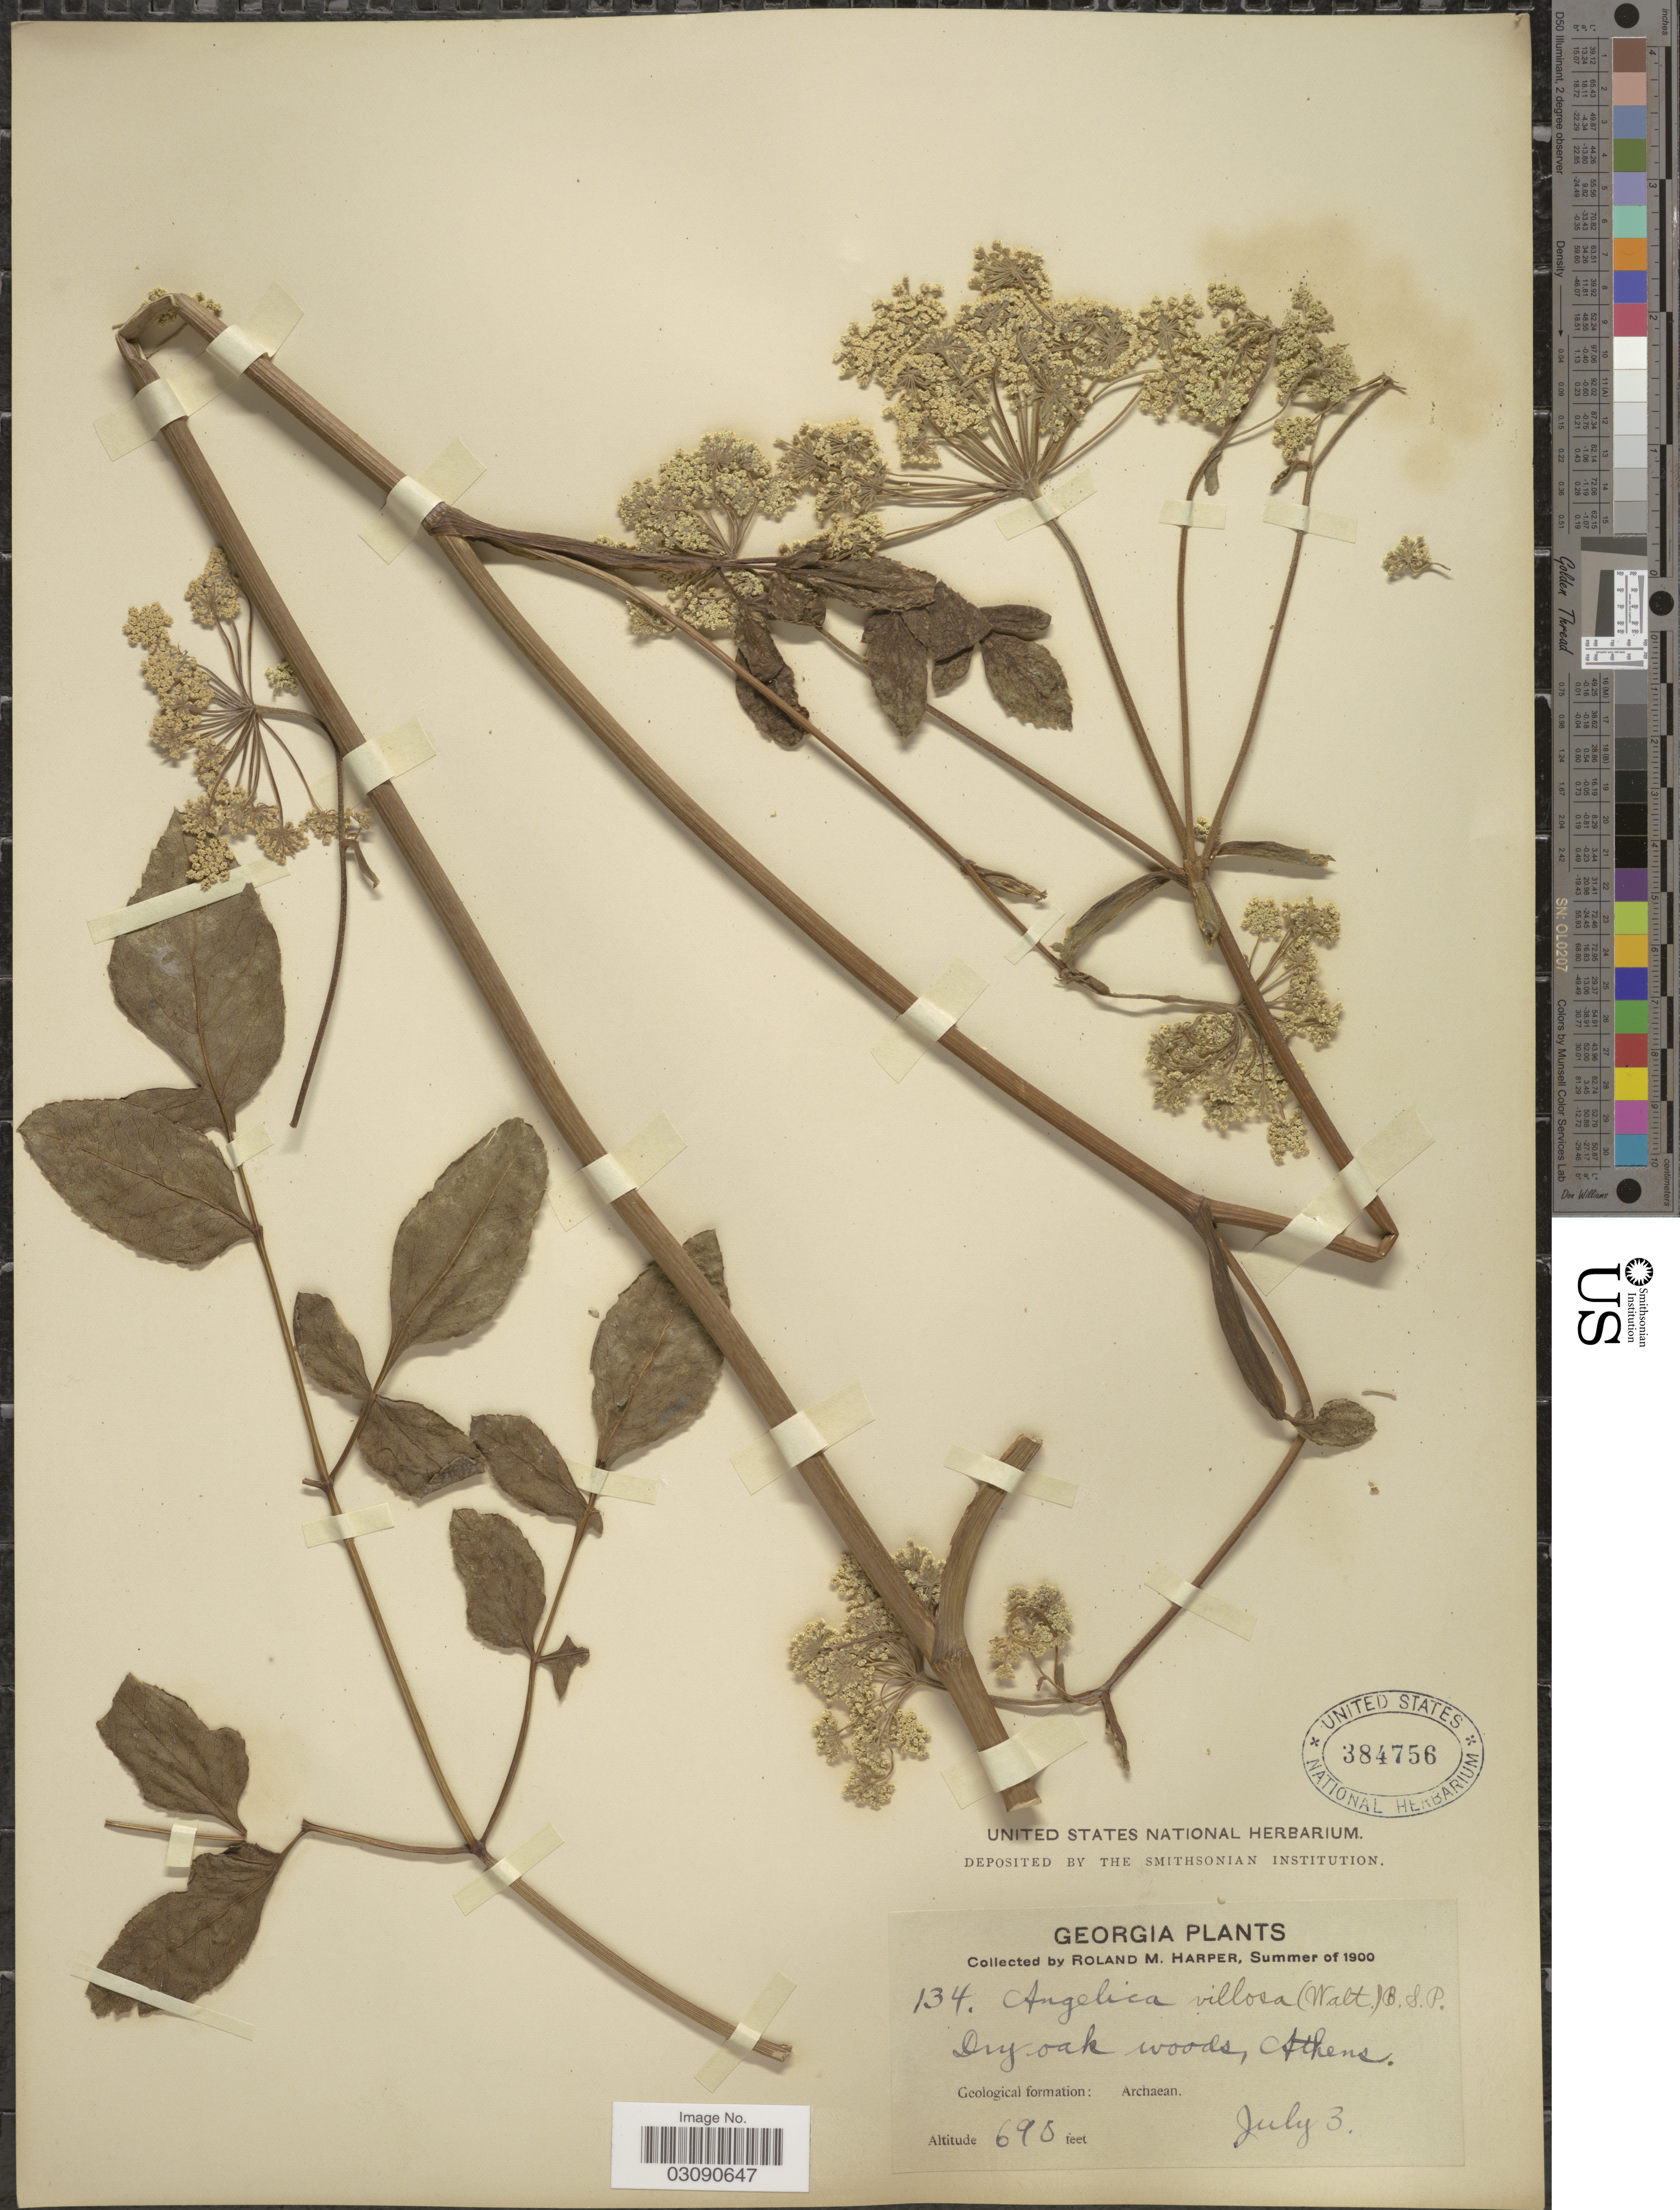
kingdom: Plantae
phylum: Tracheophyta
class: Magnoliopsida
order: Apiales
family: Apiaceae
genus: Angelica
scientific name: Angelica venenosa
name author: (Greenway) Fernald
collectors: R. M. Harper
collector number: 134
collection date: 1900-07-03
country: United States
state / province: Georgia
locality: Dry oak woods, Athens. Geological formation: Archaean.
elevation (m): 210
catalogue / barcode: US 384756